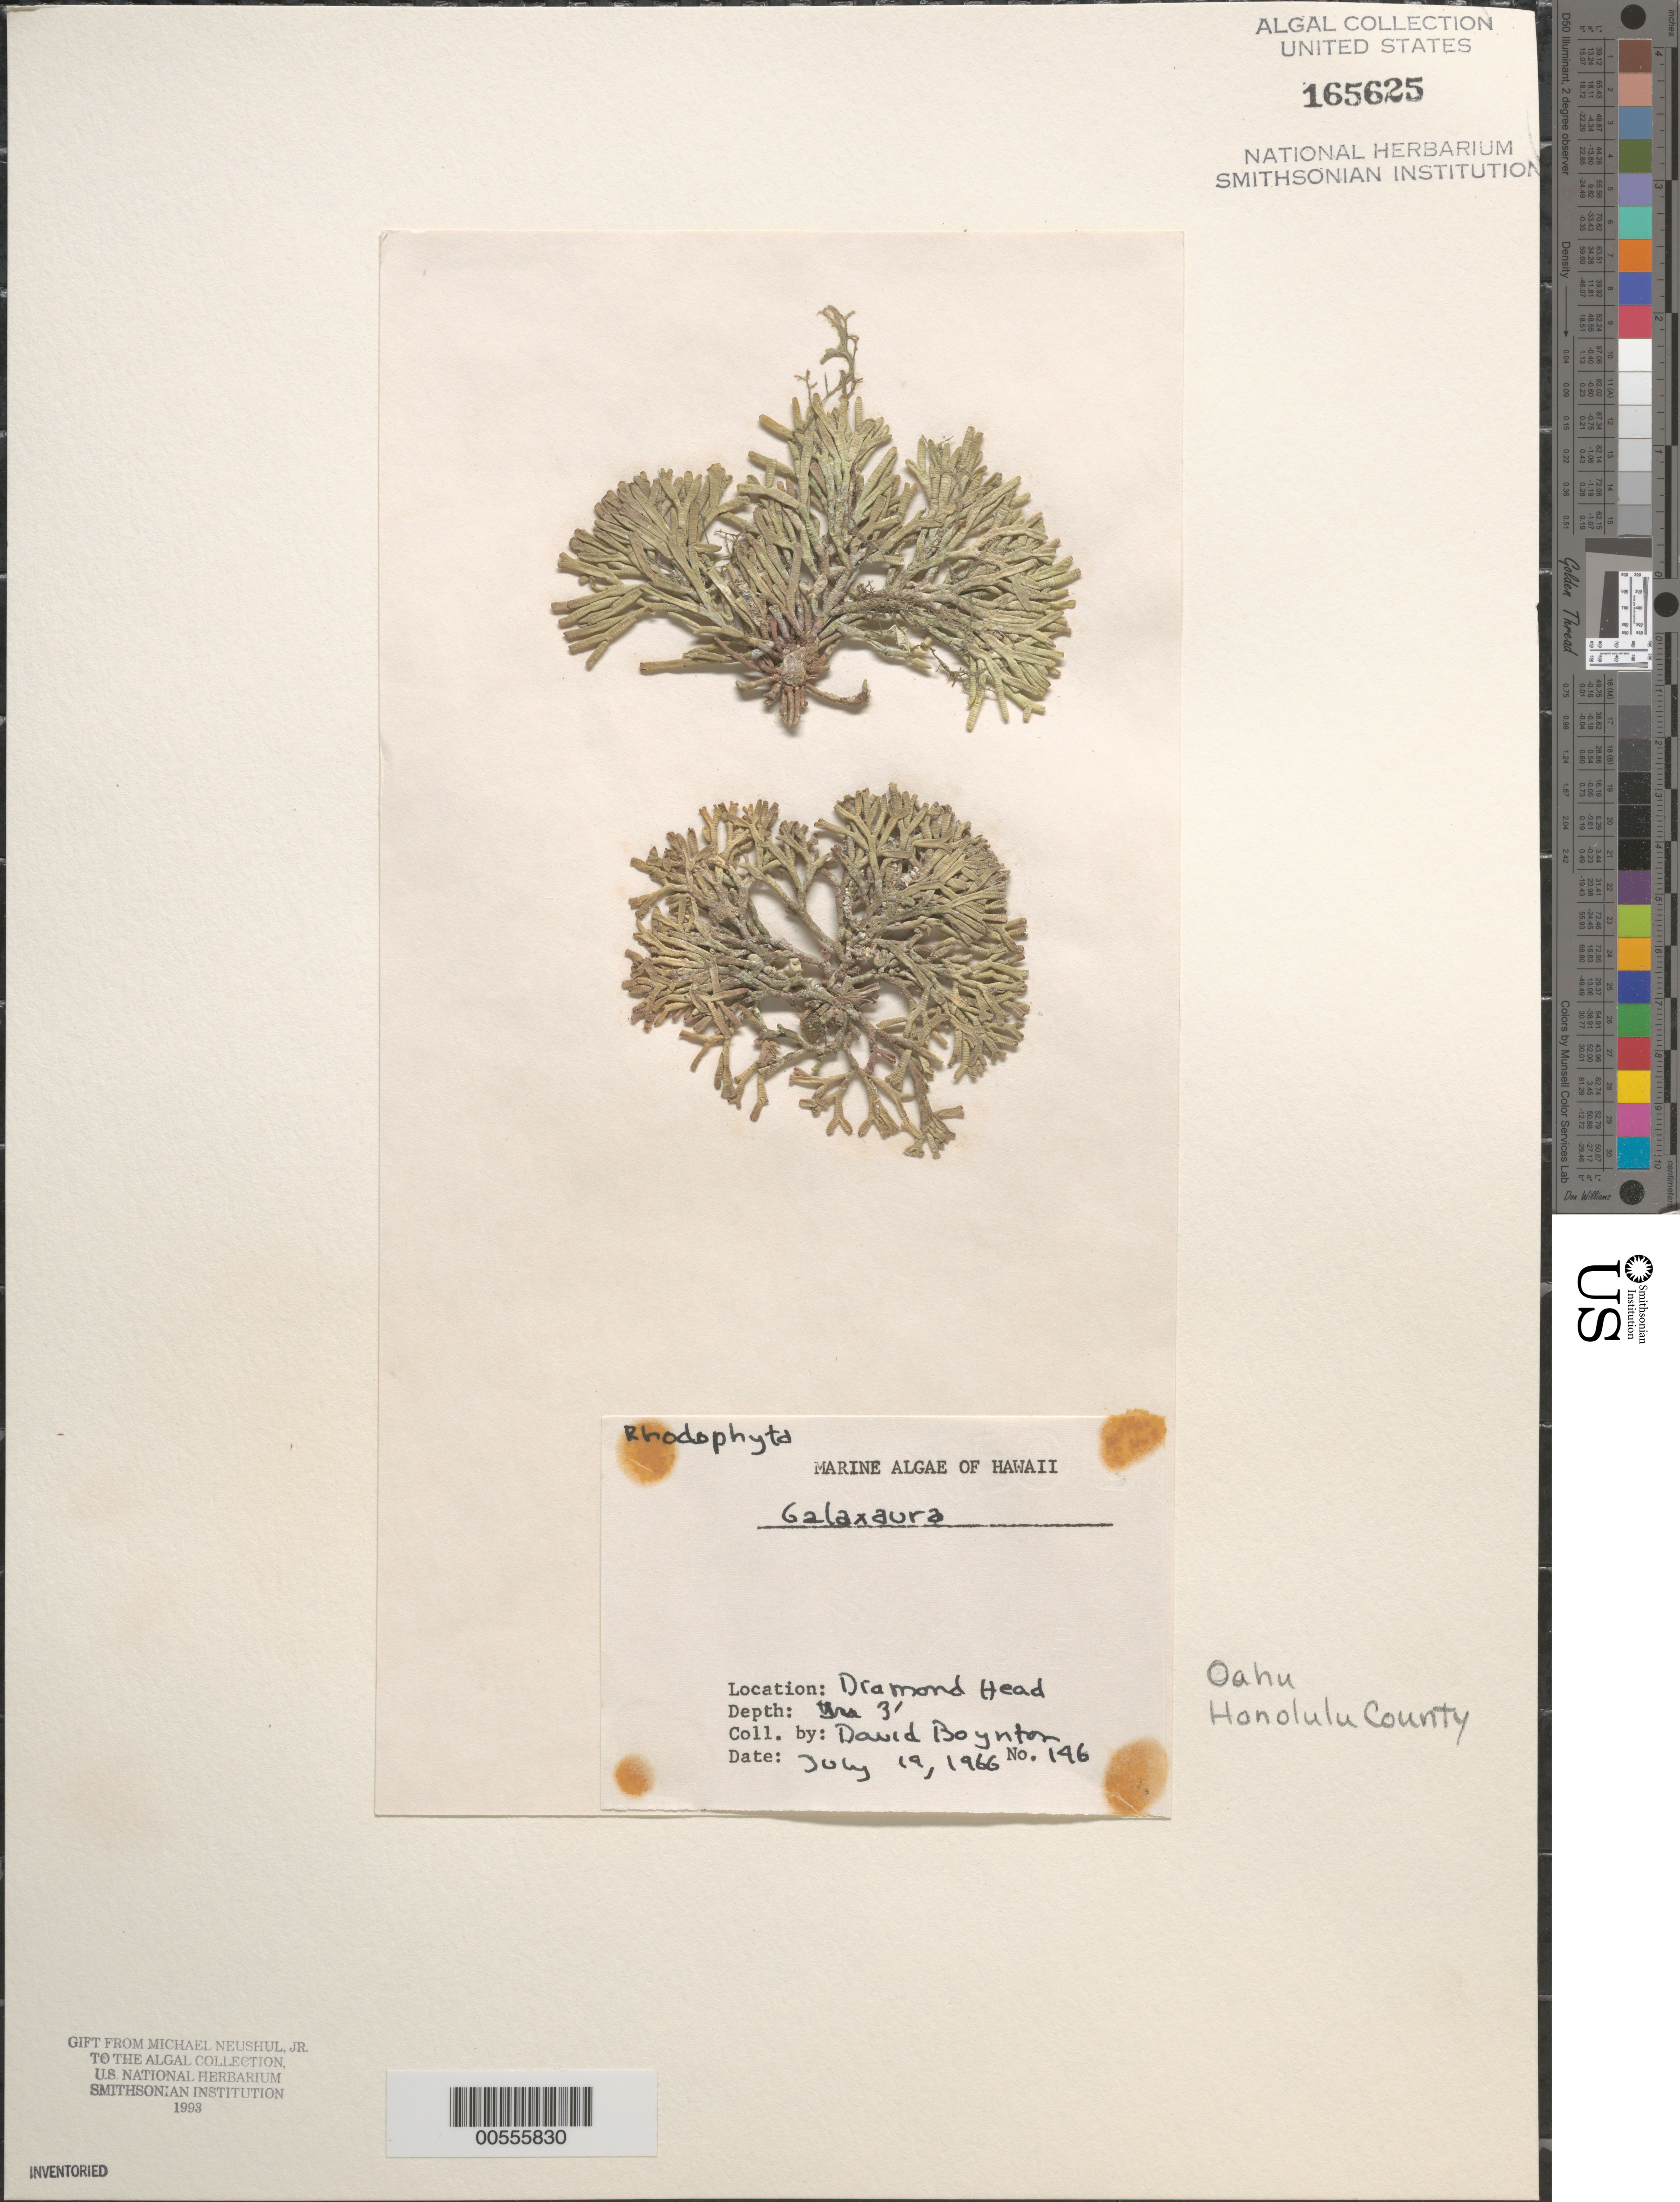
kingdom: Plantae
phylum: Rhodophyta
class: Florideophyceae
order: Nemaliales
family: Galaxauraceae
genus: Galaxaura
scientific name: Galaxaura sp.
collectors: D. Boynton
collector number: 146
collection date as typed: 19 Jul 1966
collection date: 1966-07-19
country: United States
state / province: Hawaii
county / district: Honolulu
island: Oahu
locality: Diamond Head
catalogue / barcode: US 165625